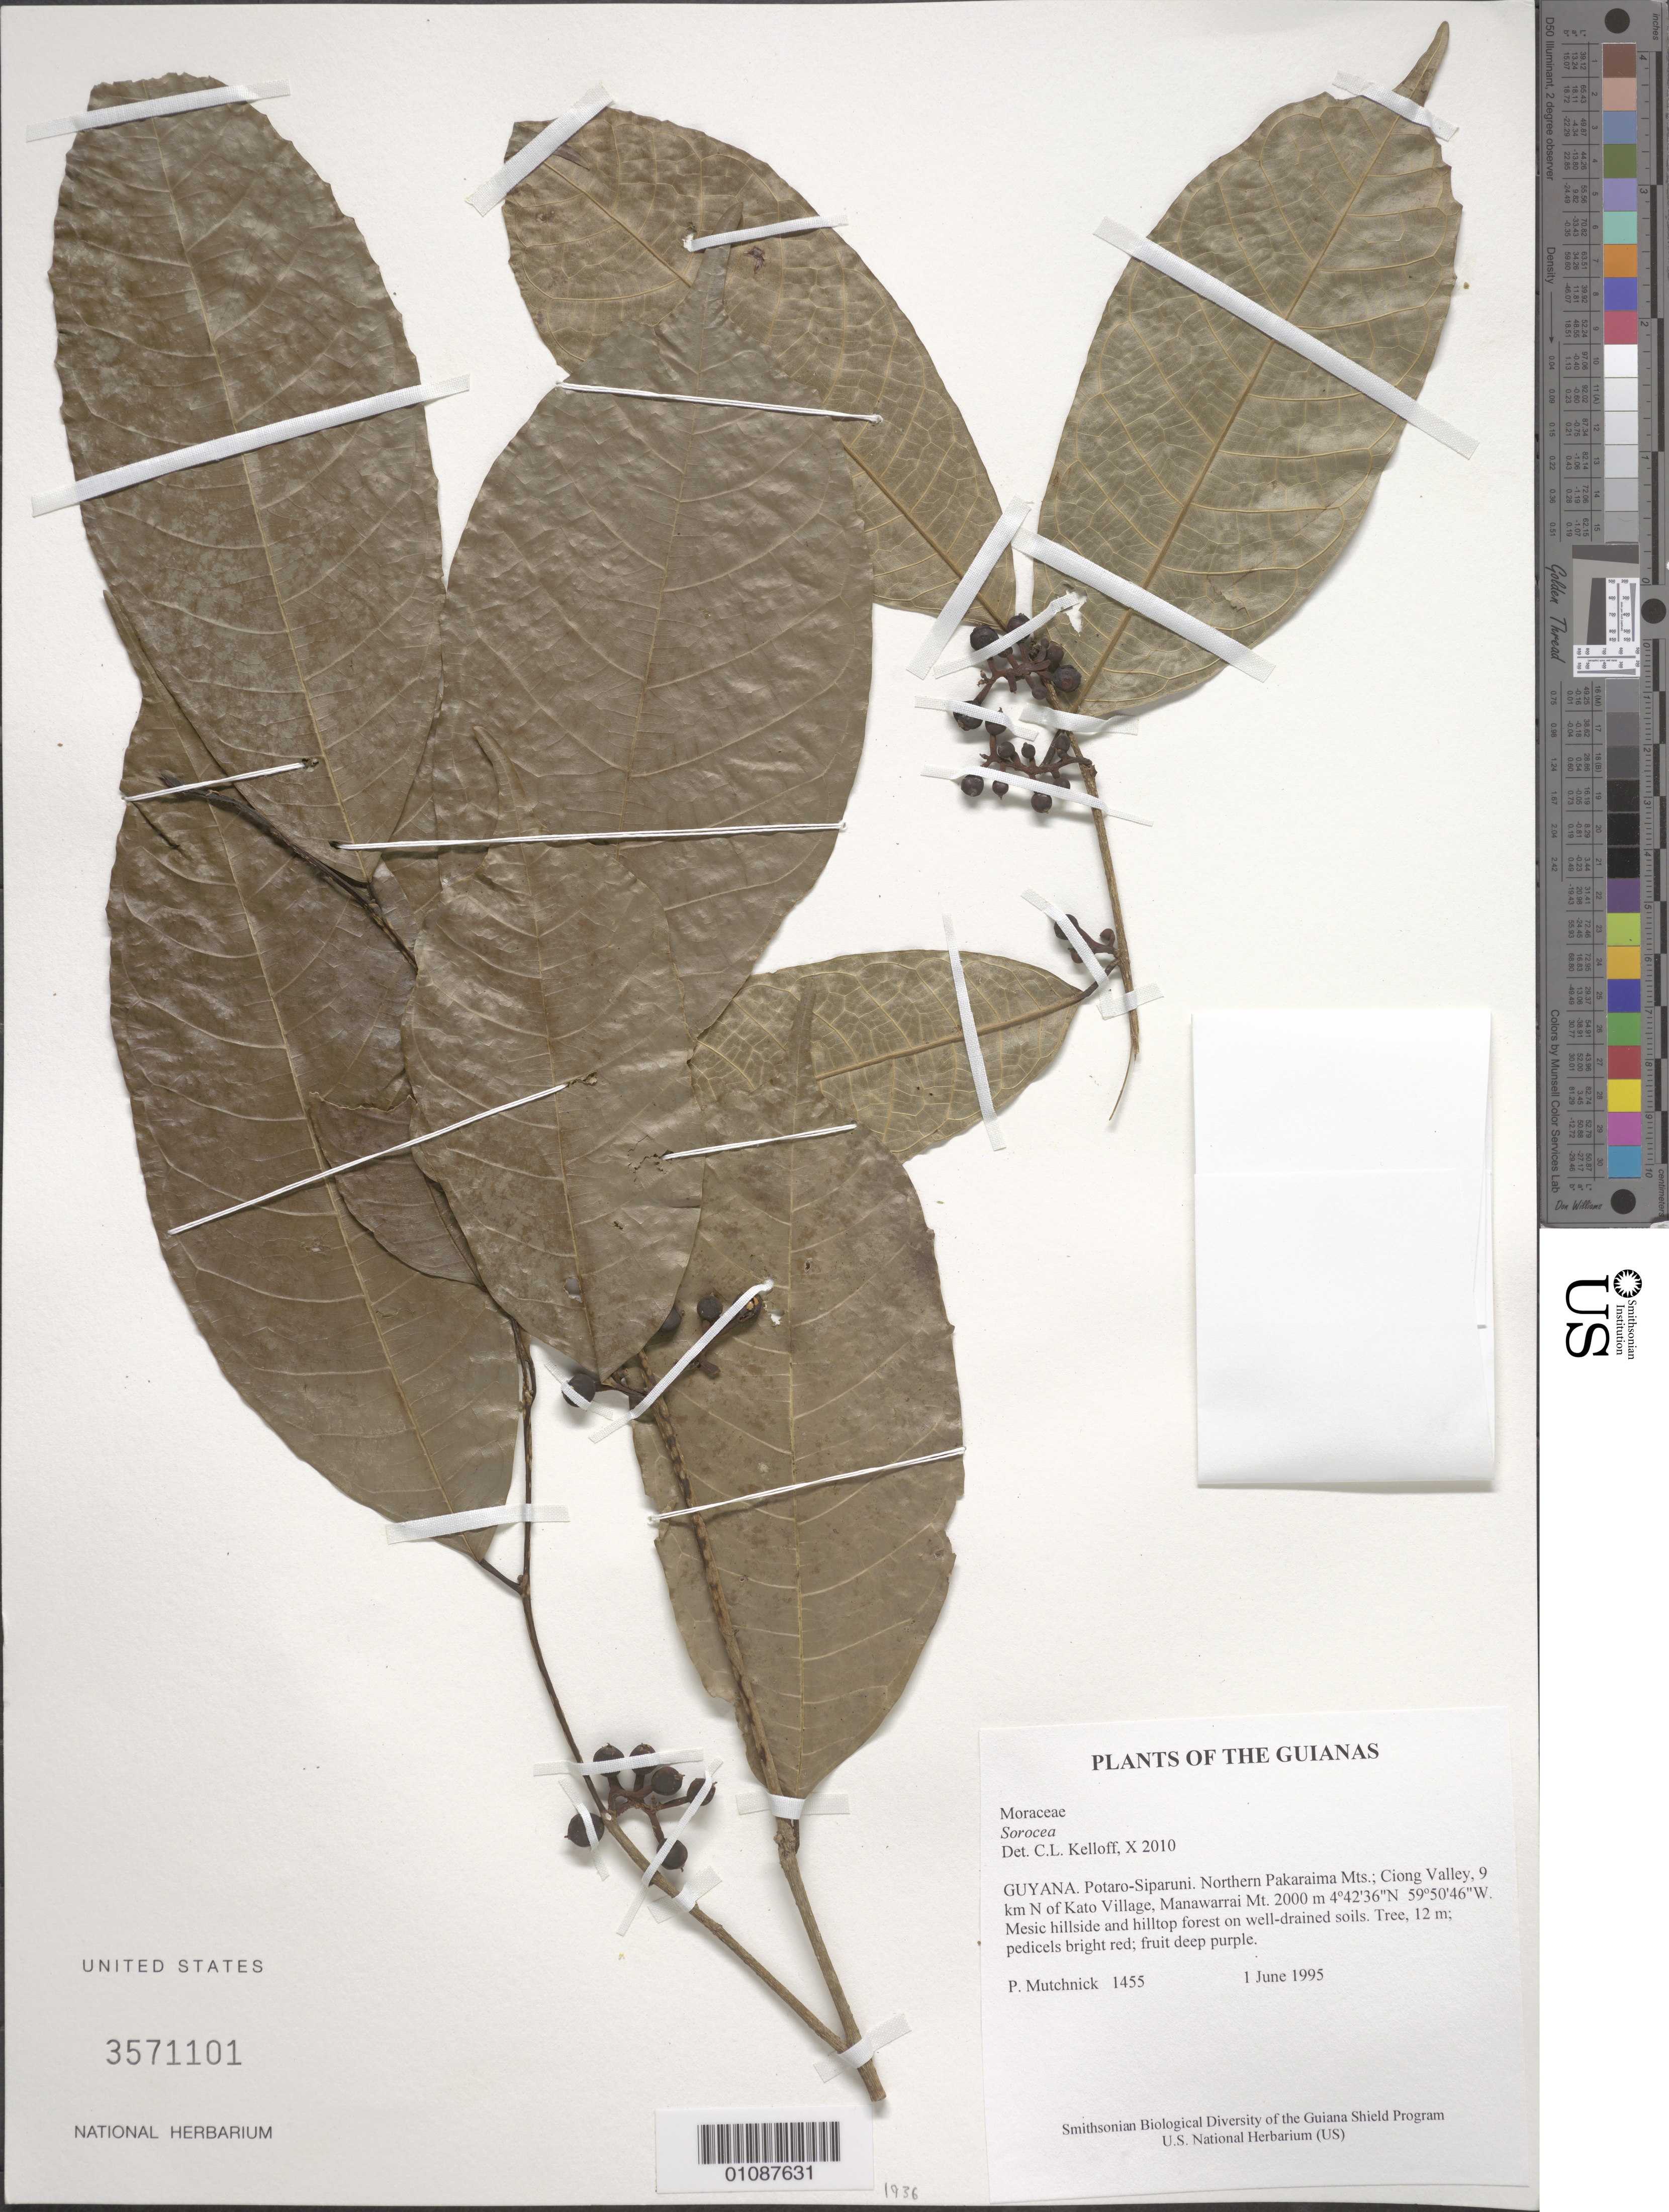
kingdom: Plantae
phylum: Tracheophyta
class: Magnoliopsida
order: Rosales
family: Moraceae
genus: Sorocea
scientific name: Sorocea sp.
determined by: Kelloff, Carol L., (US), Smithsonian Institution - National Museum of Natural History (UNITED STATES)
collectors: P. Mutchnick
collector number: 1455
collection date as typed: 1 June 1995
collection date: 1995-06-01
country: Guyana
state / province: Potaro-Siparuni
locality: Northern Pakaraima Mts.; Ciong Valley, 9 km N of Kato Village, Manawarrai Mt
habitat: Mesic hillside and hilltop forest on well-drained soils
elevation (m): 2000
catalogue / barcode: US 3571101